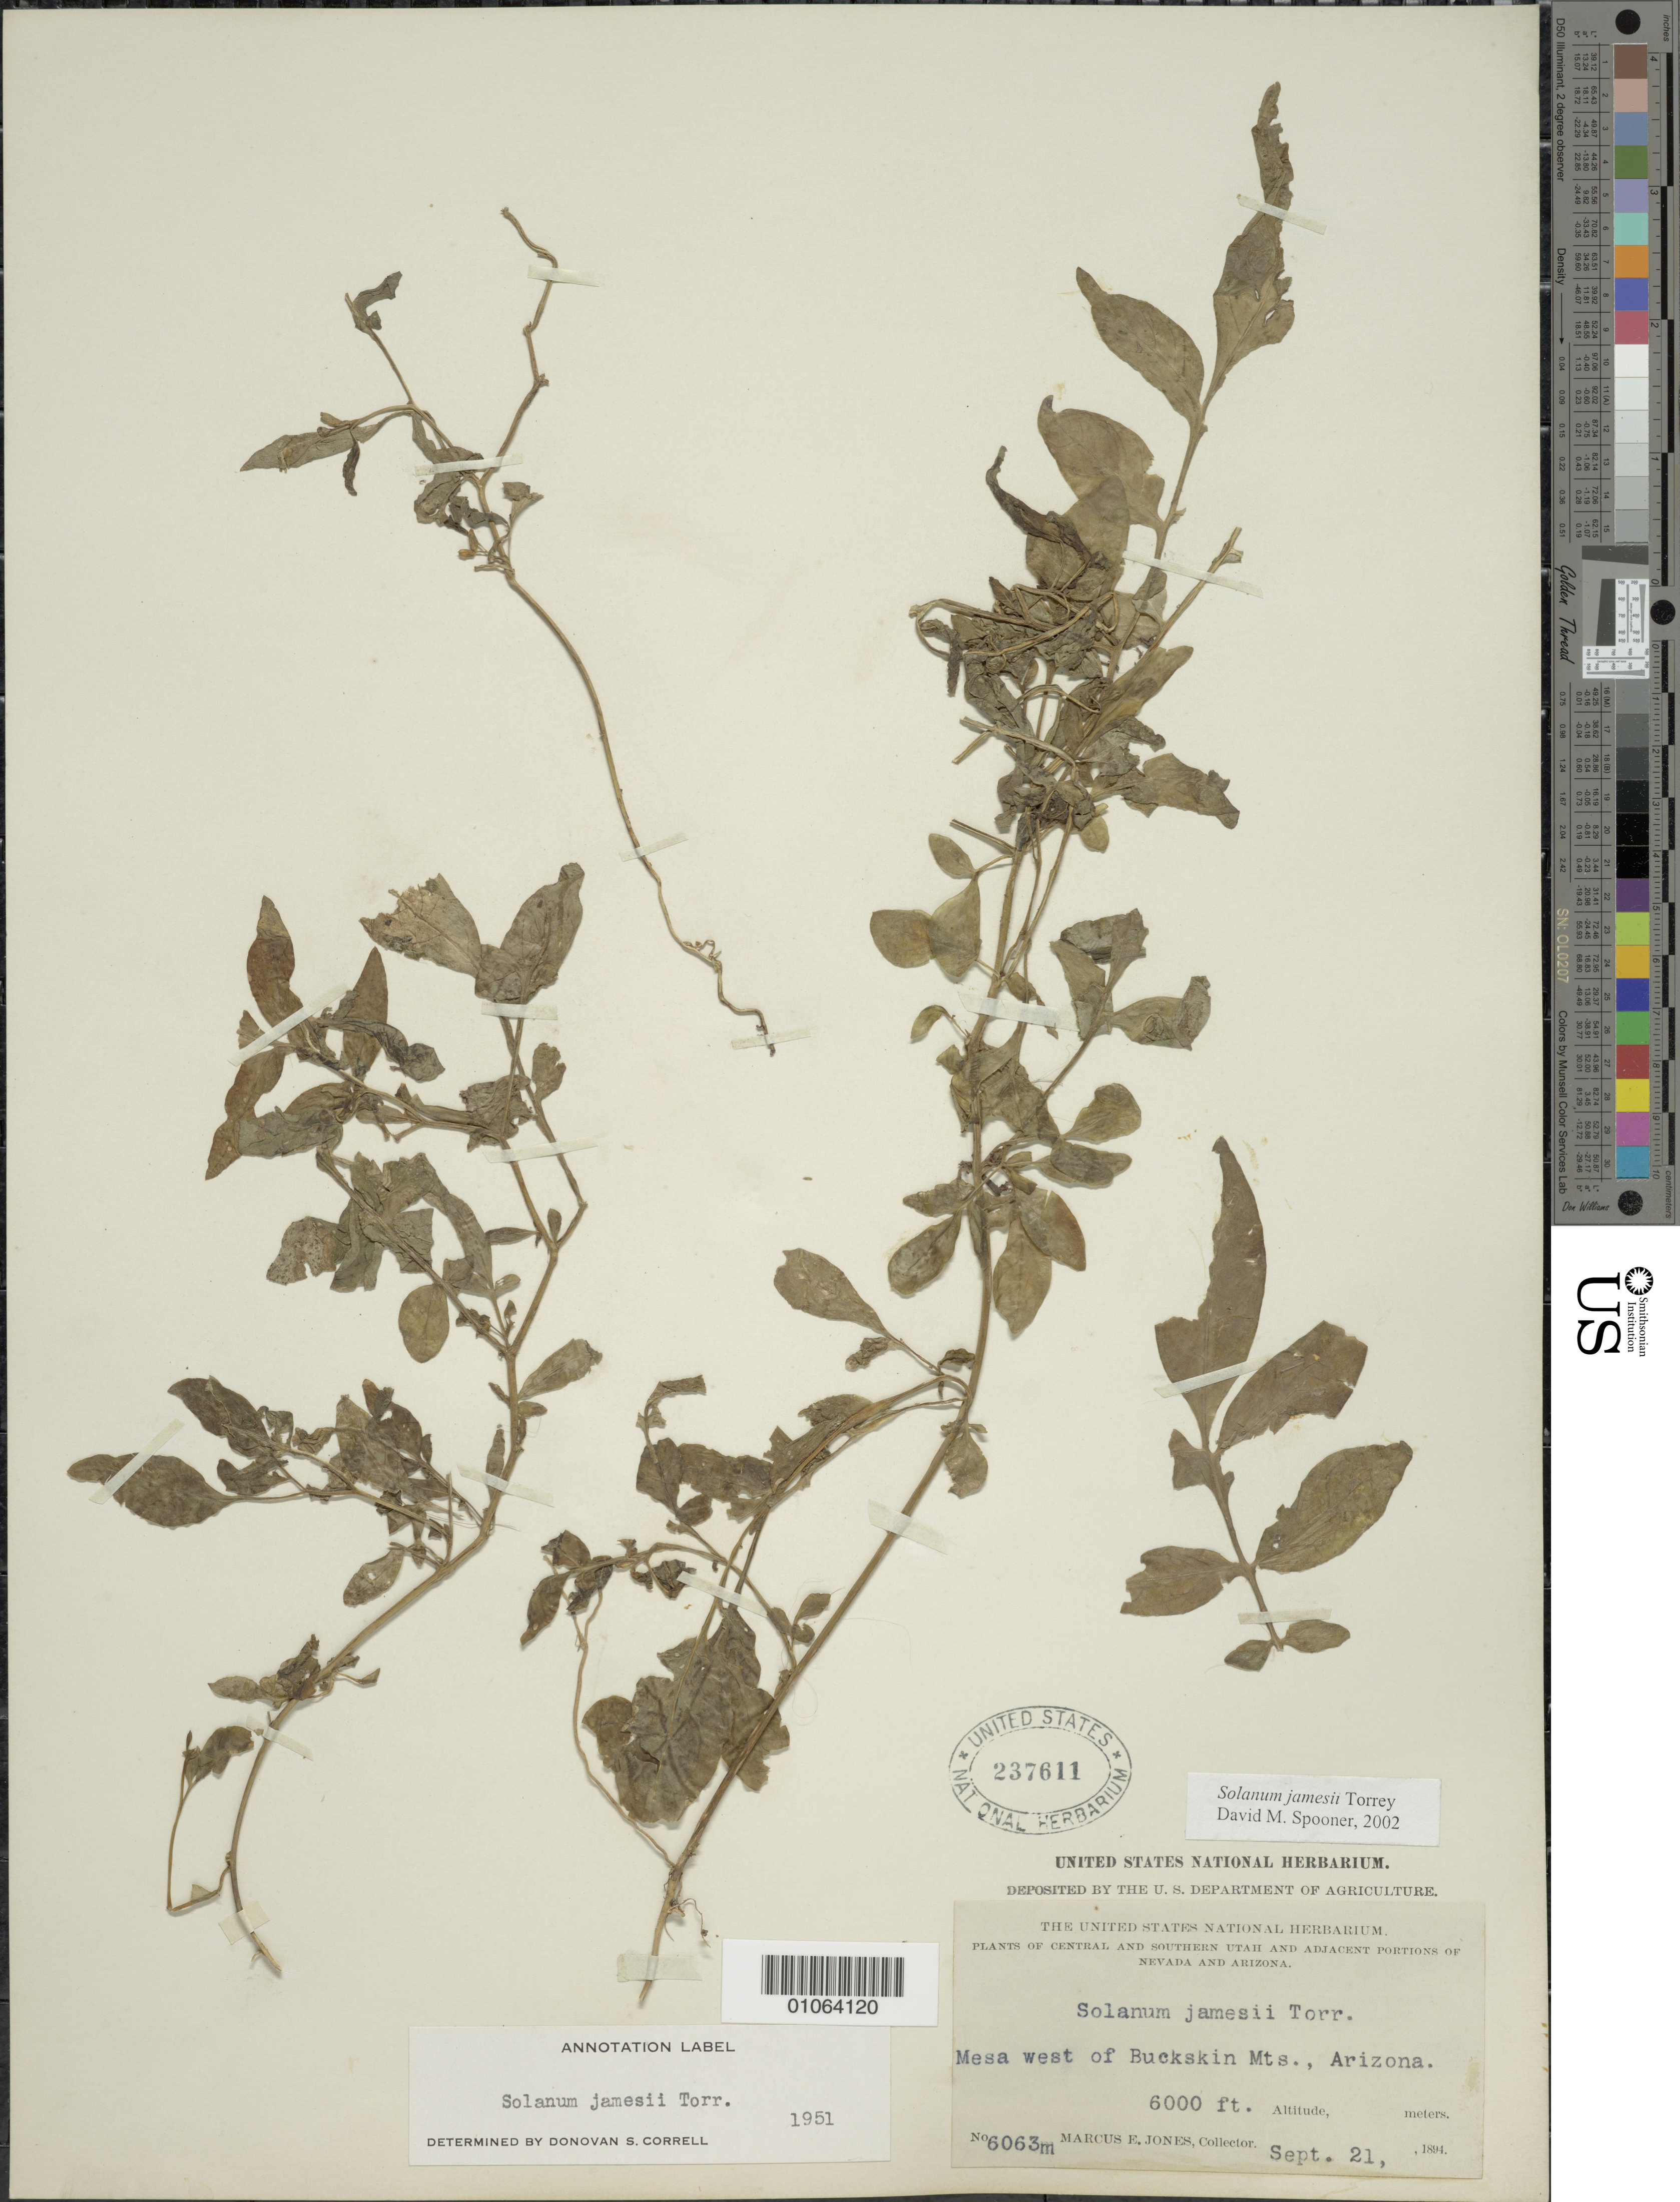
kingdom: Plantae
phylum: Tracheophyta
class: Magnoliopsida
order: Solanales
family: Solanaceae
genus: Solanum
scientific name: Solanum jamesii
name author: Torr.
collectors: M. E. Jones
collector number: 6063m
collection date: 1894-09-21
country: United States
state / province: Arizona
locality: Adjacent portions of Arizona. Mesa west of Buckskin Mts.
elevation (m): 1829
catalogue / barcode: US 237611